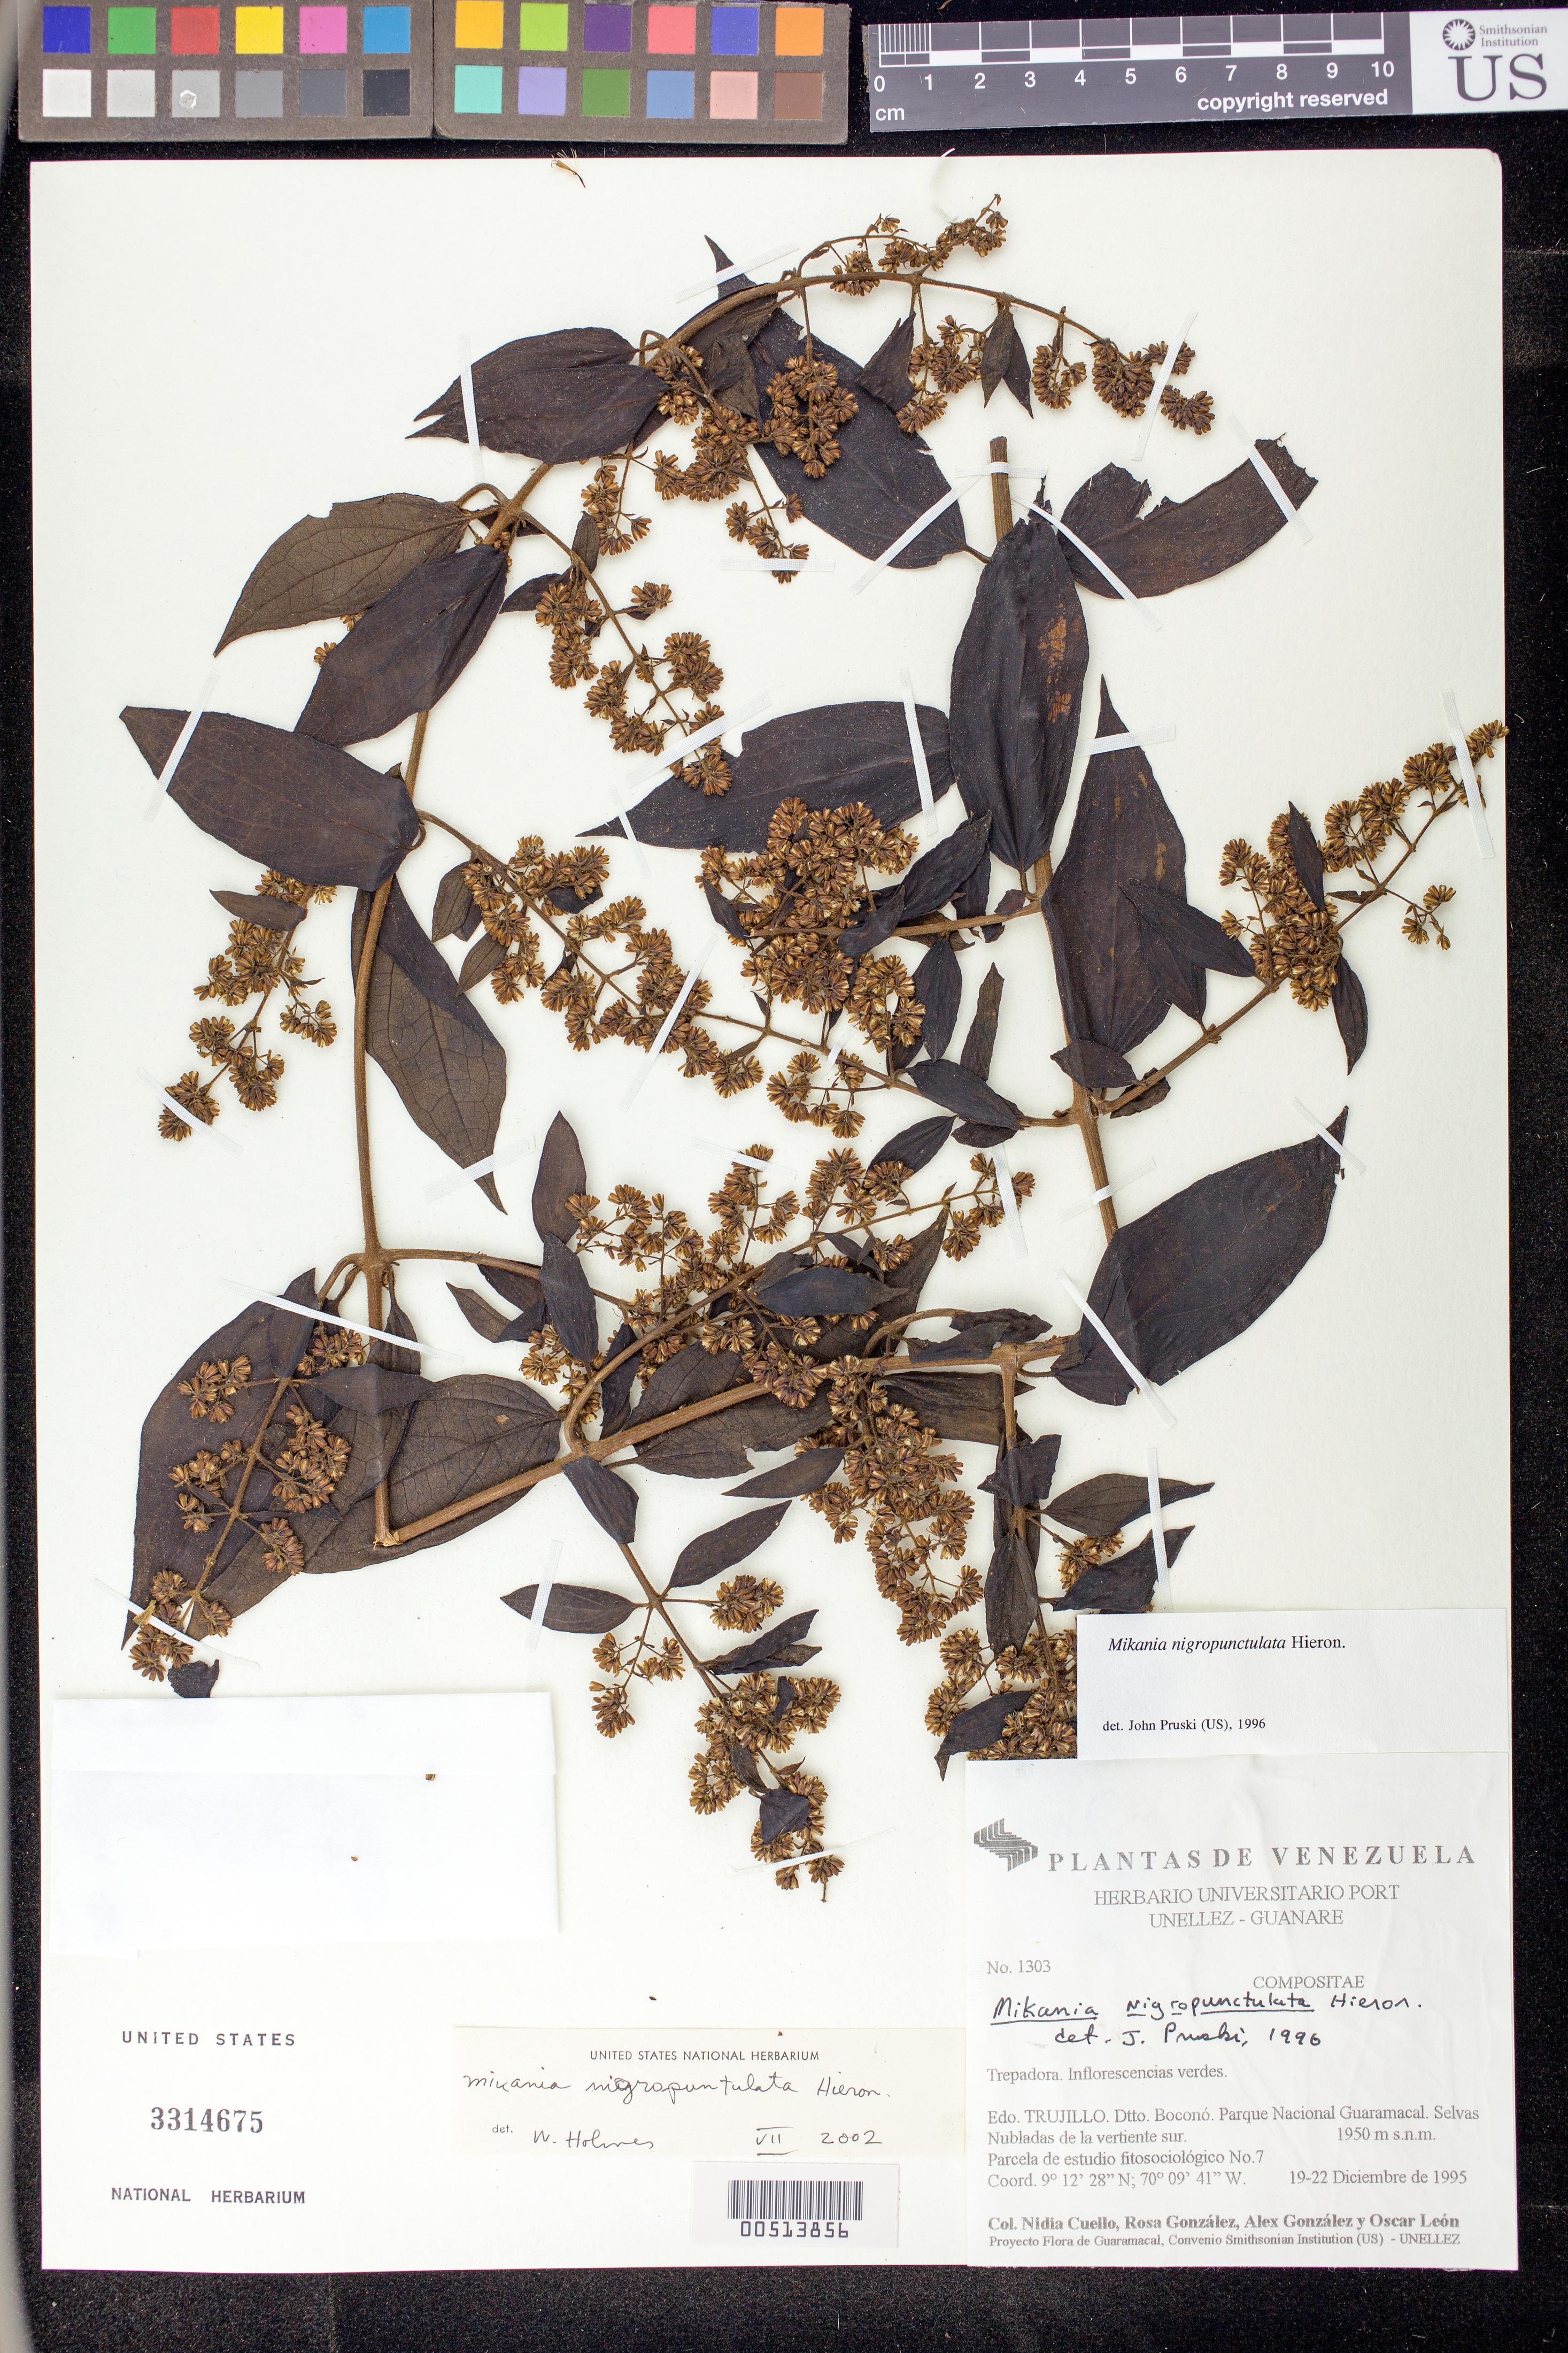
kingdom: Plantae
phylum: Tracheophyta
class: Magnoliopsida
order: Asterales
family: Asteraceae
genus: Mikania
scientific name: Mikania nigropunctulata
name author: Hieron.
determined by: Pruski, J. F.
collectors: N. L. Cuello, R. González, A. Gonzáles & O. León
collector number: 1303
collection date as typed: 19 Dec 1995 to 22 Dec 1995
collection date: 1995-12-19/1995-12-22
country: Venezuela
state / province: Trujillo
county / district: Boconó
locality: Parque Nacional Guaramacal, vertiente S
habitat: Selvas Nubladas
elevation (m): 1950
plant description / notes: MO, MY, PORT, US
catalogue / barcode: US 3314675